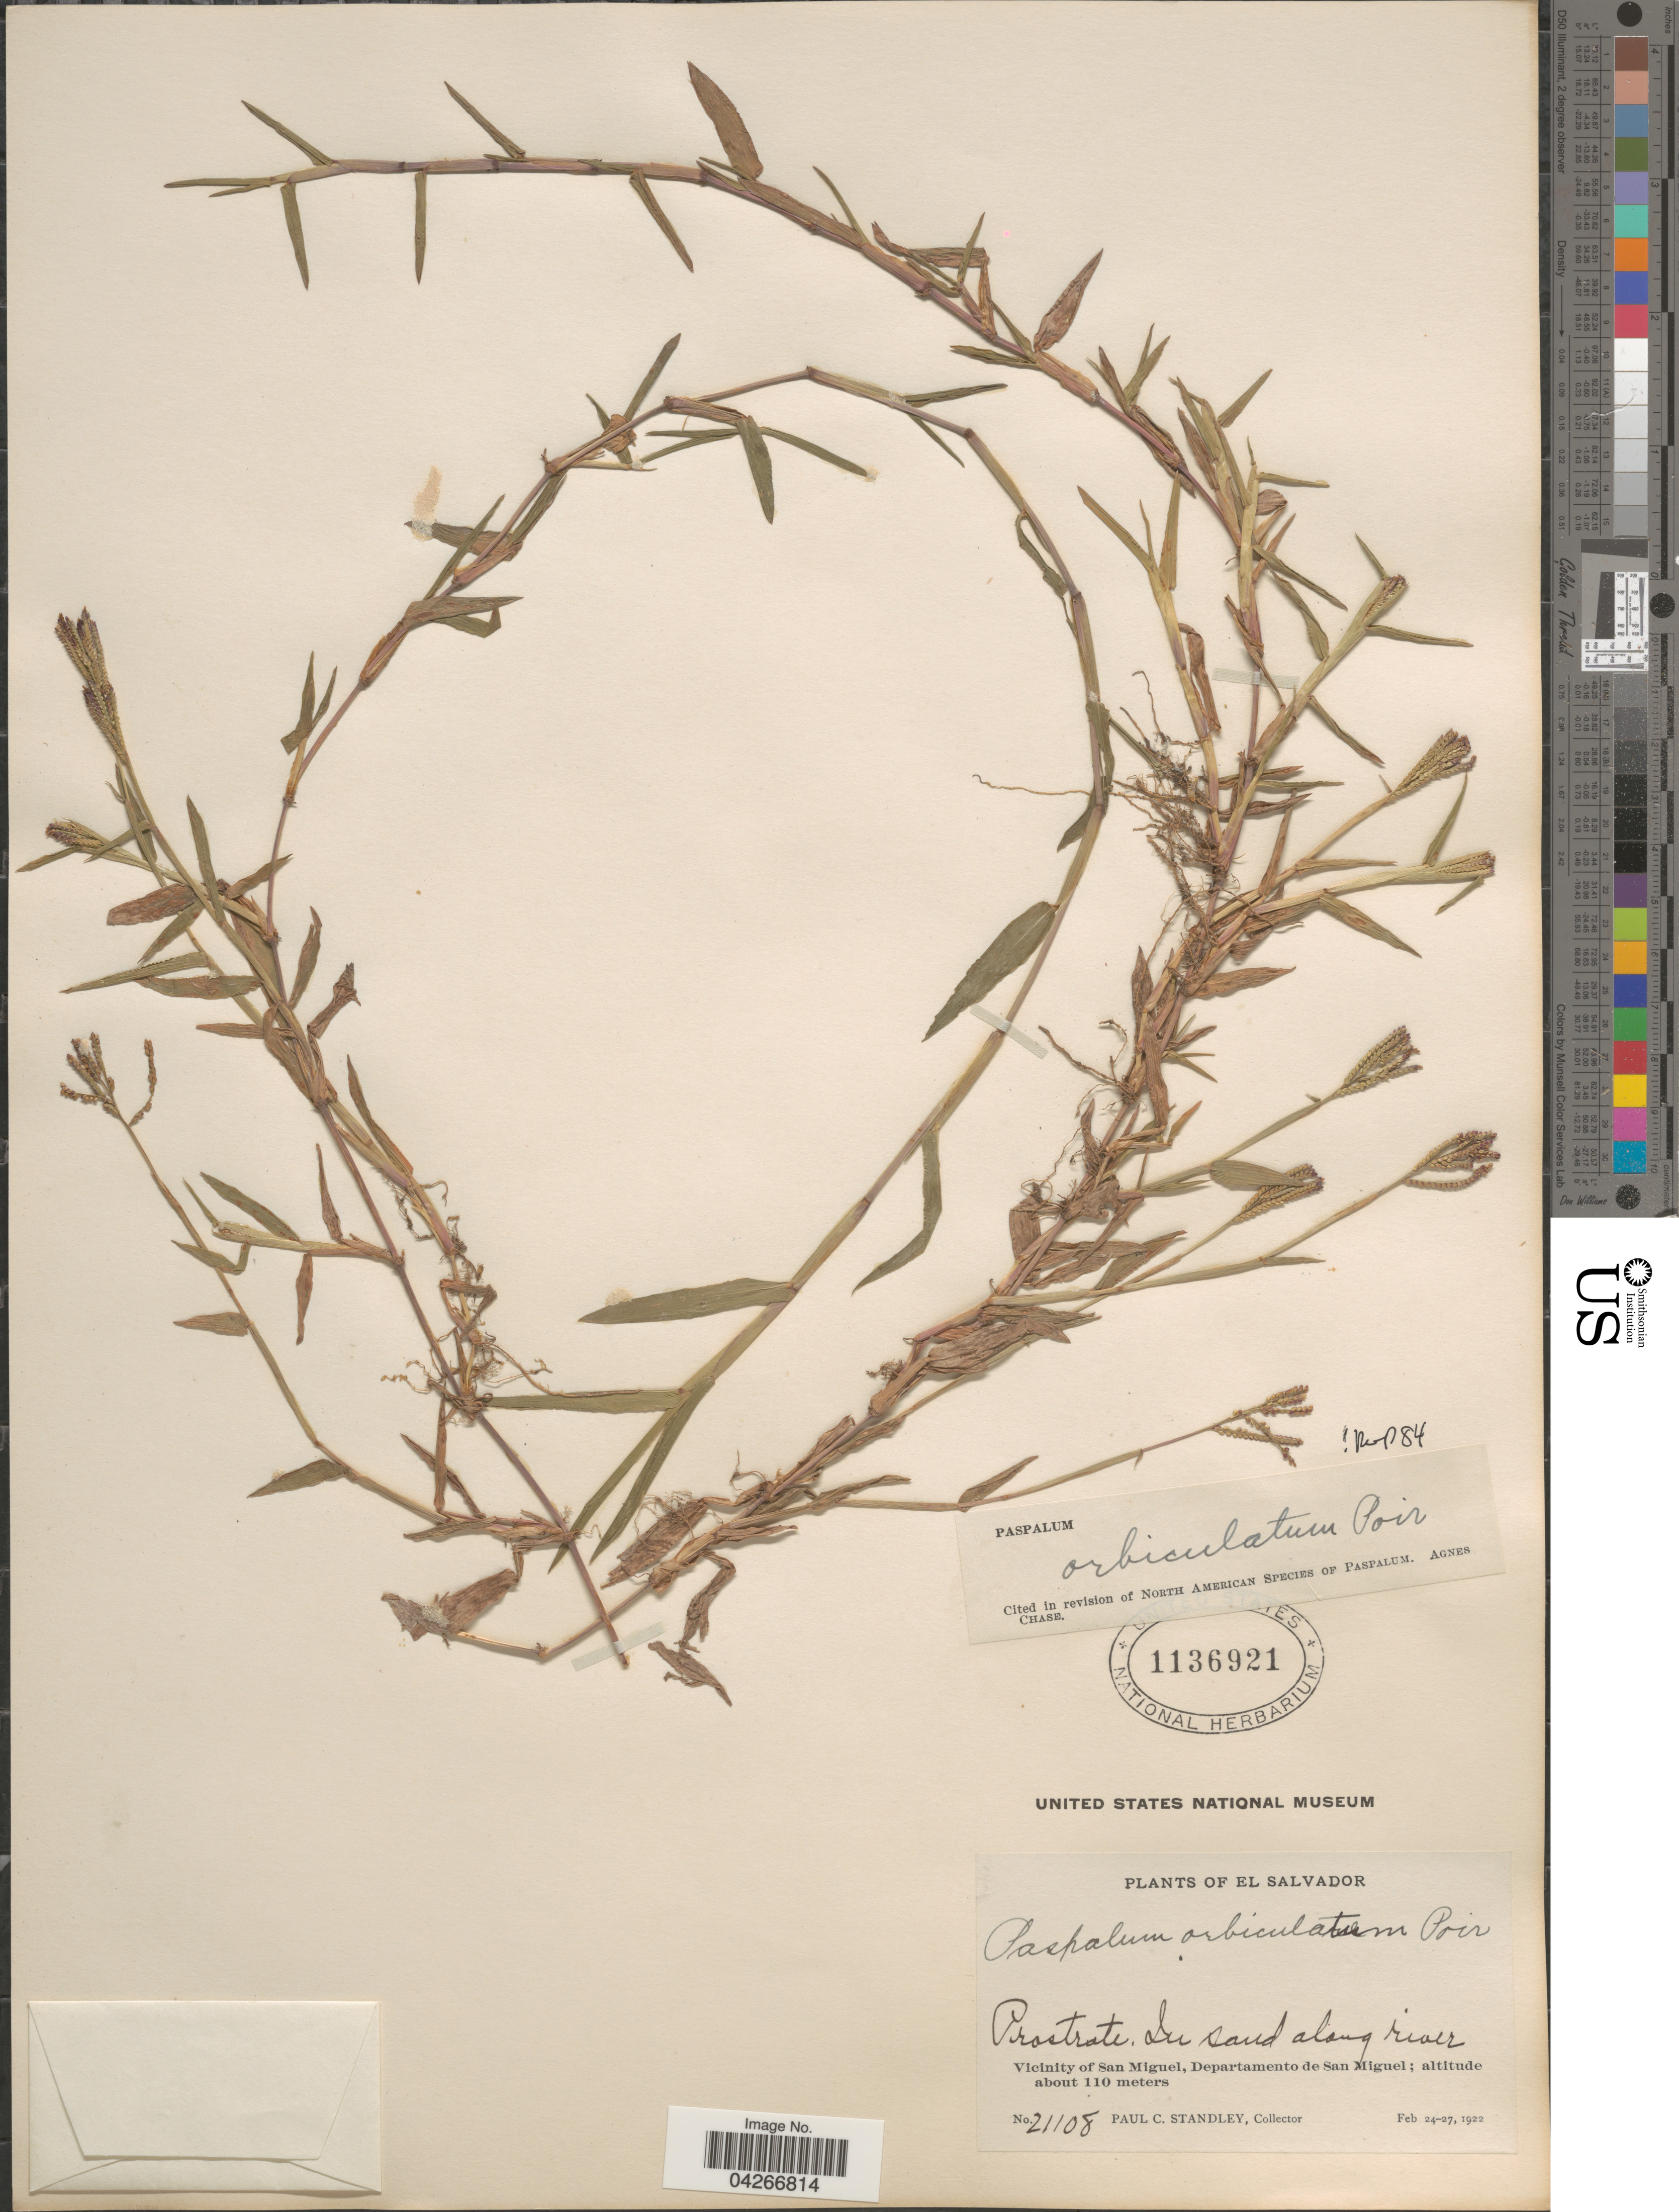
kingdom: Plantae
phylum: Tracheophyta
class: Liliopsida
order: Poales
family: Poaceae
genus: Paspalum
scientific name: Paspalum orbiculatum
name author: Poir. in Lam.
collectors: P. C. Standley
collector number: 21108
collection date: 1922-02-24/1922-02-27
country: El Salvador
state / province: San Miguel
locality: Vicinity of San Miguel, Departamento de San Miguel.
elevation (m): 110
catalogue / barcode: US 1136921